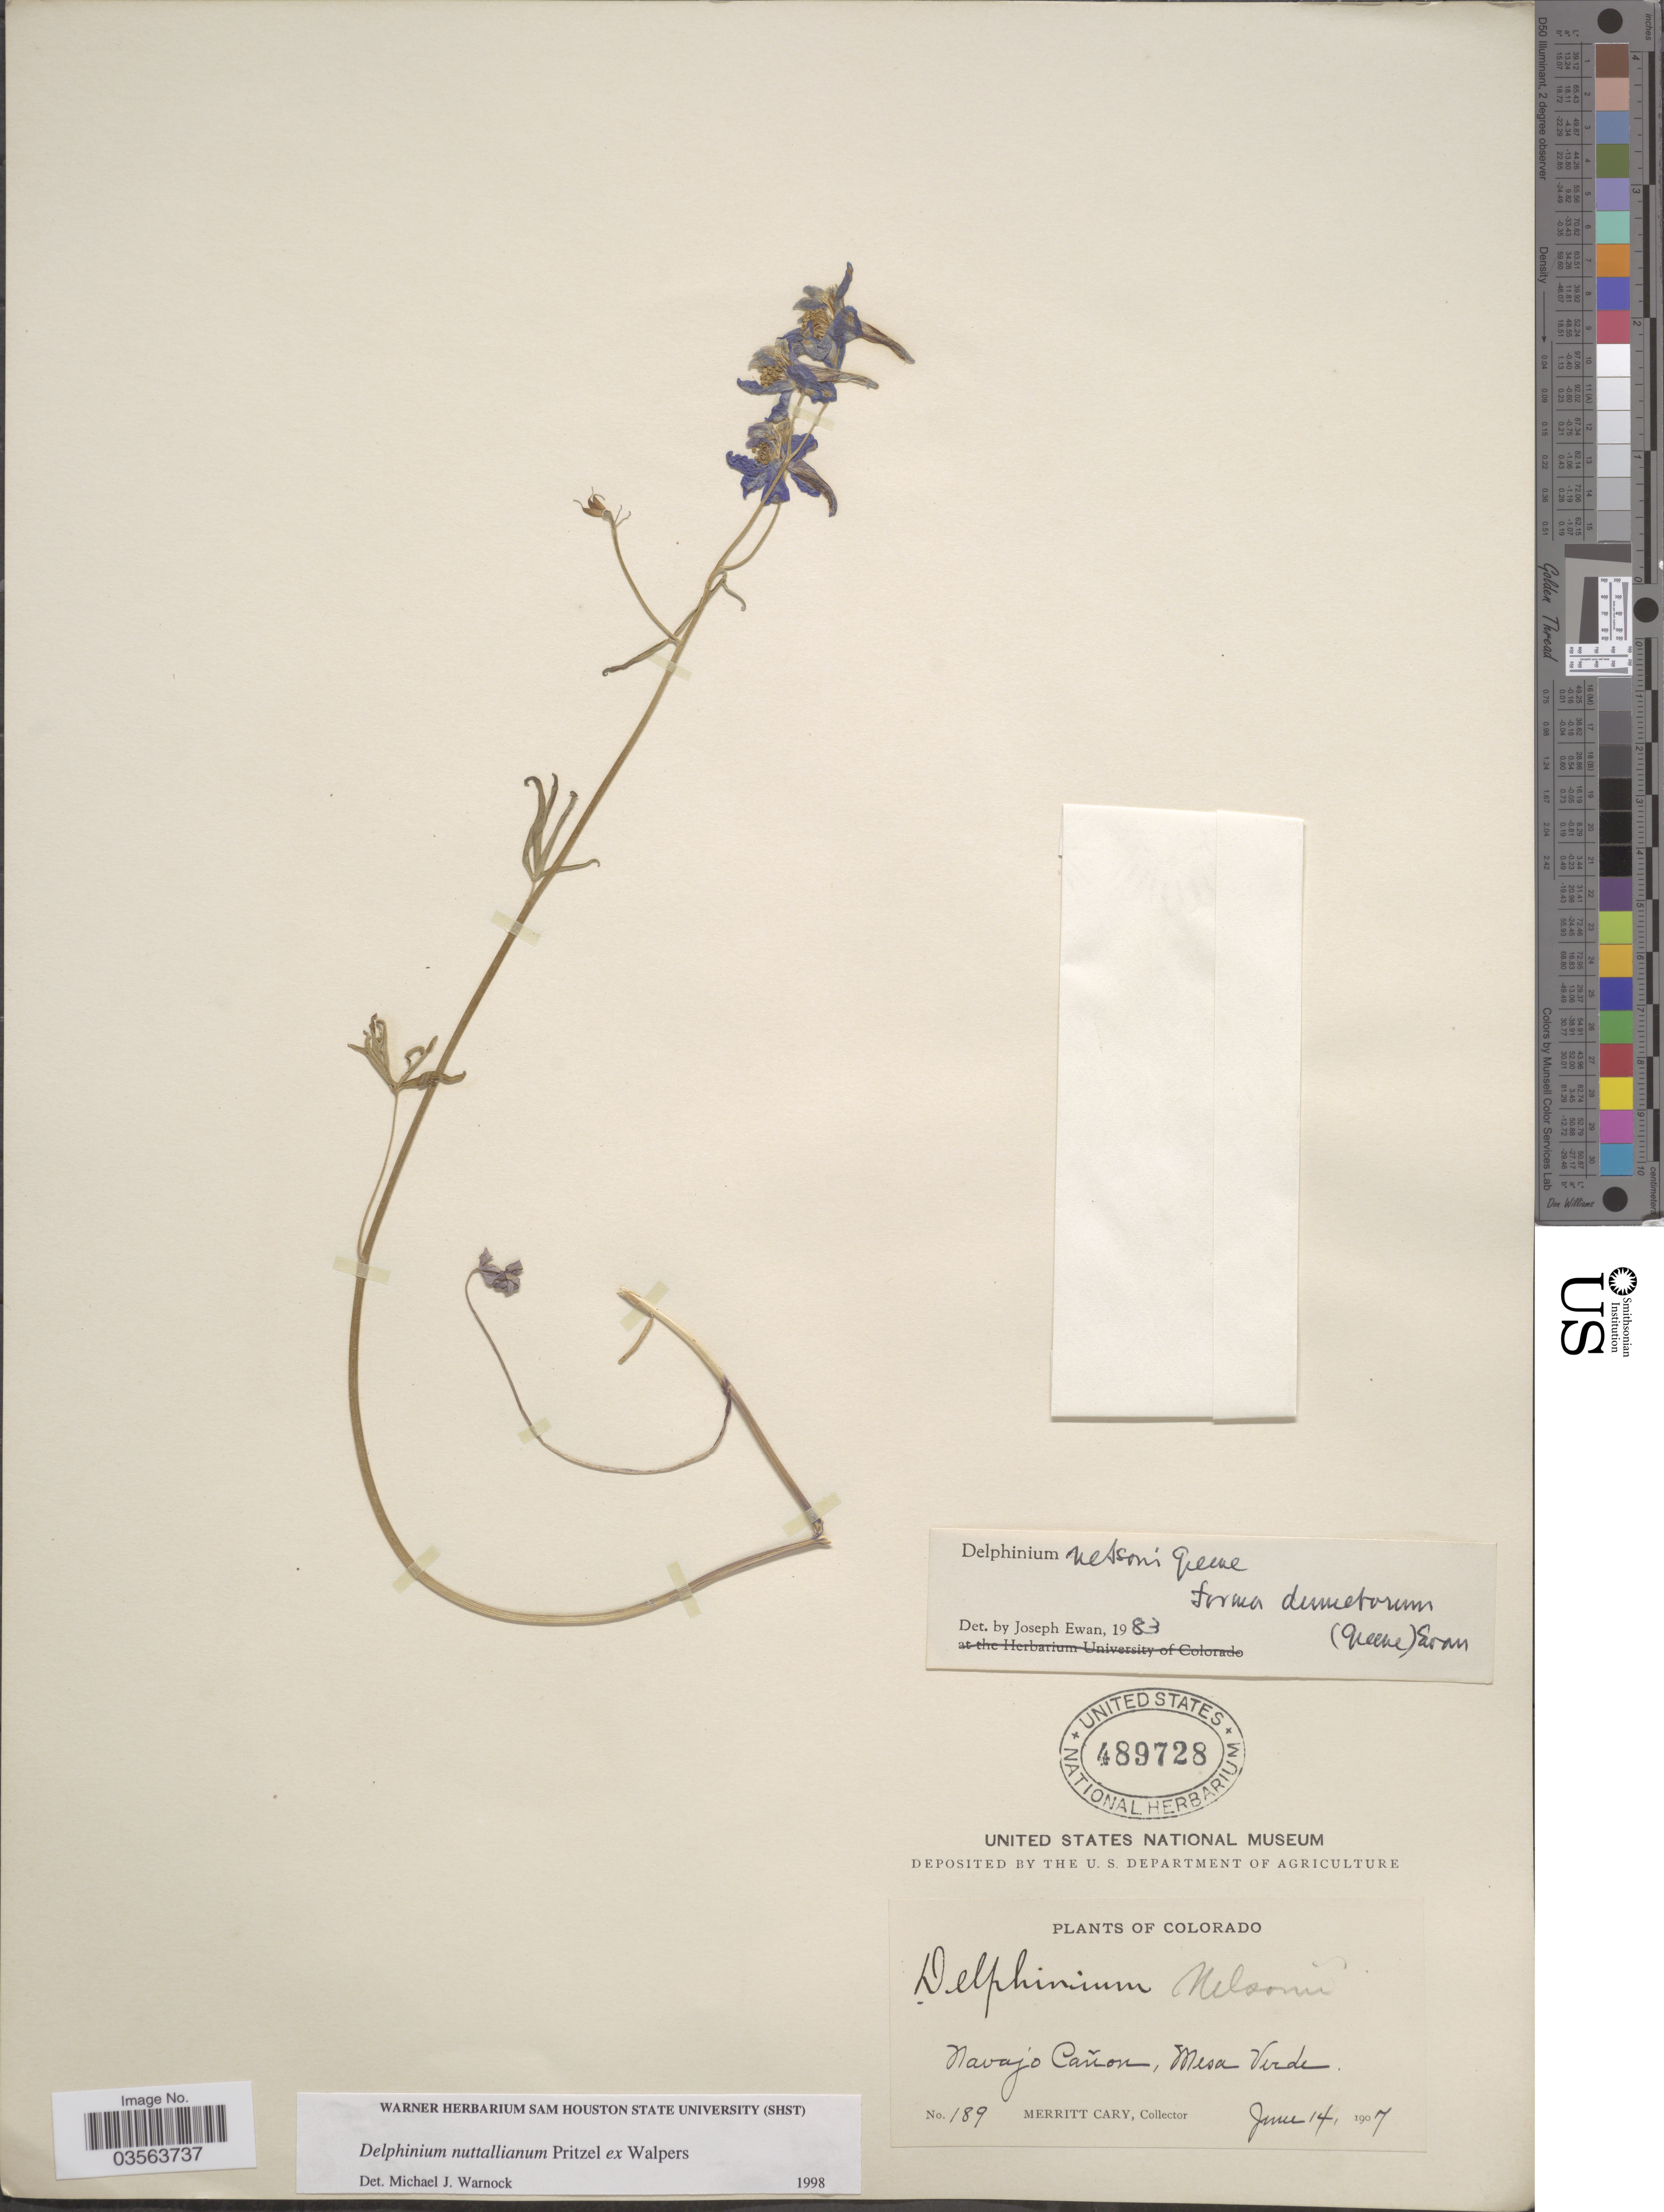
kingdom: Plantae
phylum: Tracheophyta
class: Magnoliopsida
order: Ranunculales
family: Ranunculaceae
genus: Delphinium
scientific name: Delphinium nuttallianum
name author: E. Pritz. ex Walpers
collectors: M. Cary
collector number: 189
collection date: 1907-06-14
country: United States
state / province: Colorado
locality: Navajo Cañon, Mesa Verde.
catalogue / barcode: US 489728